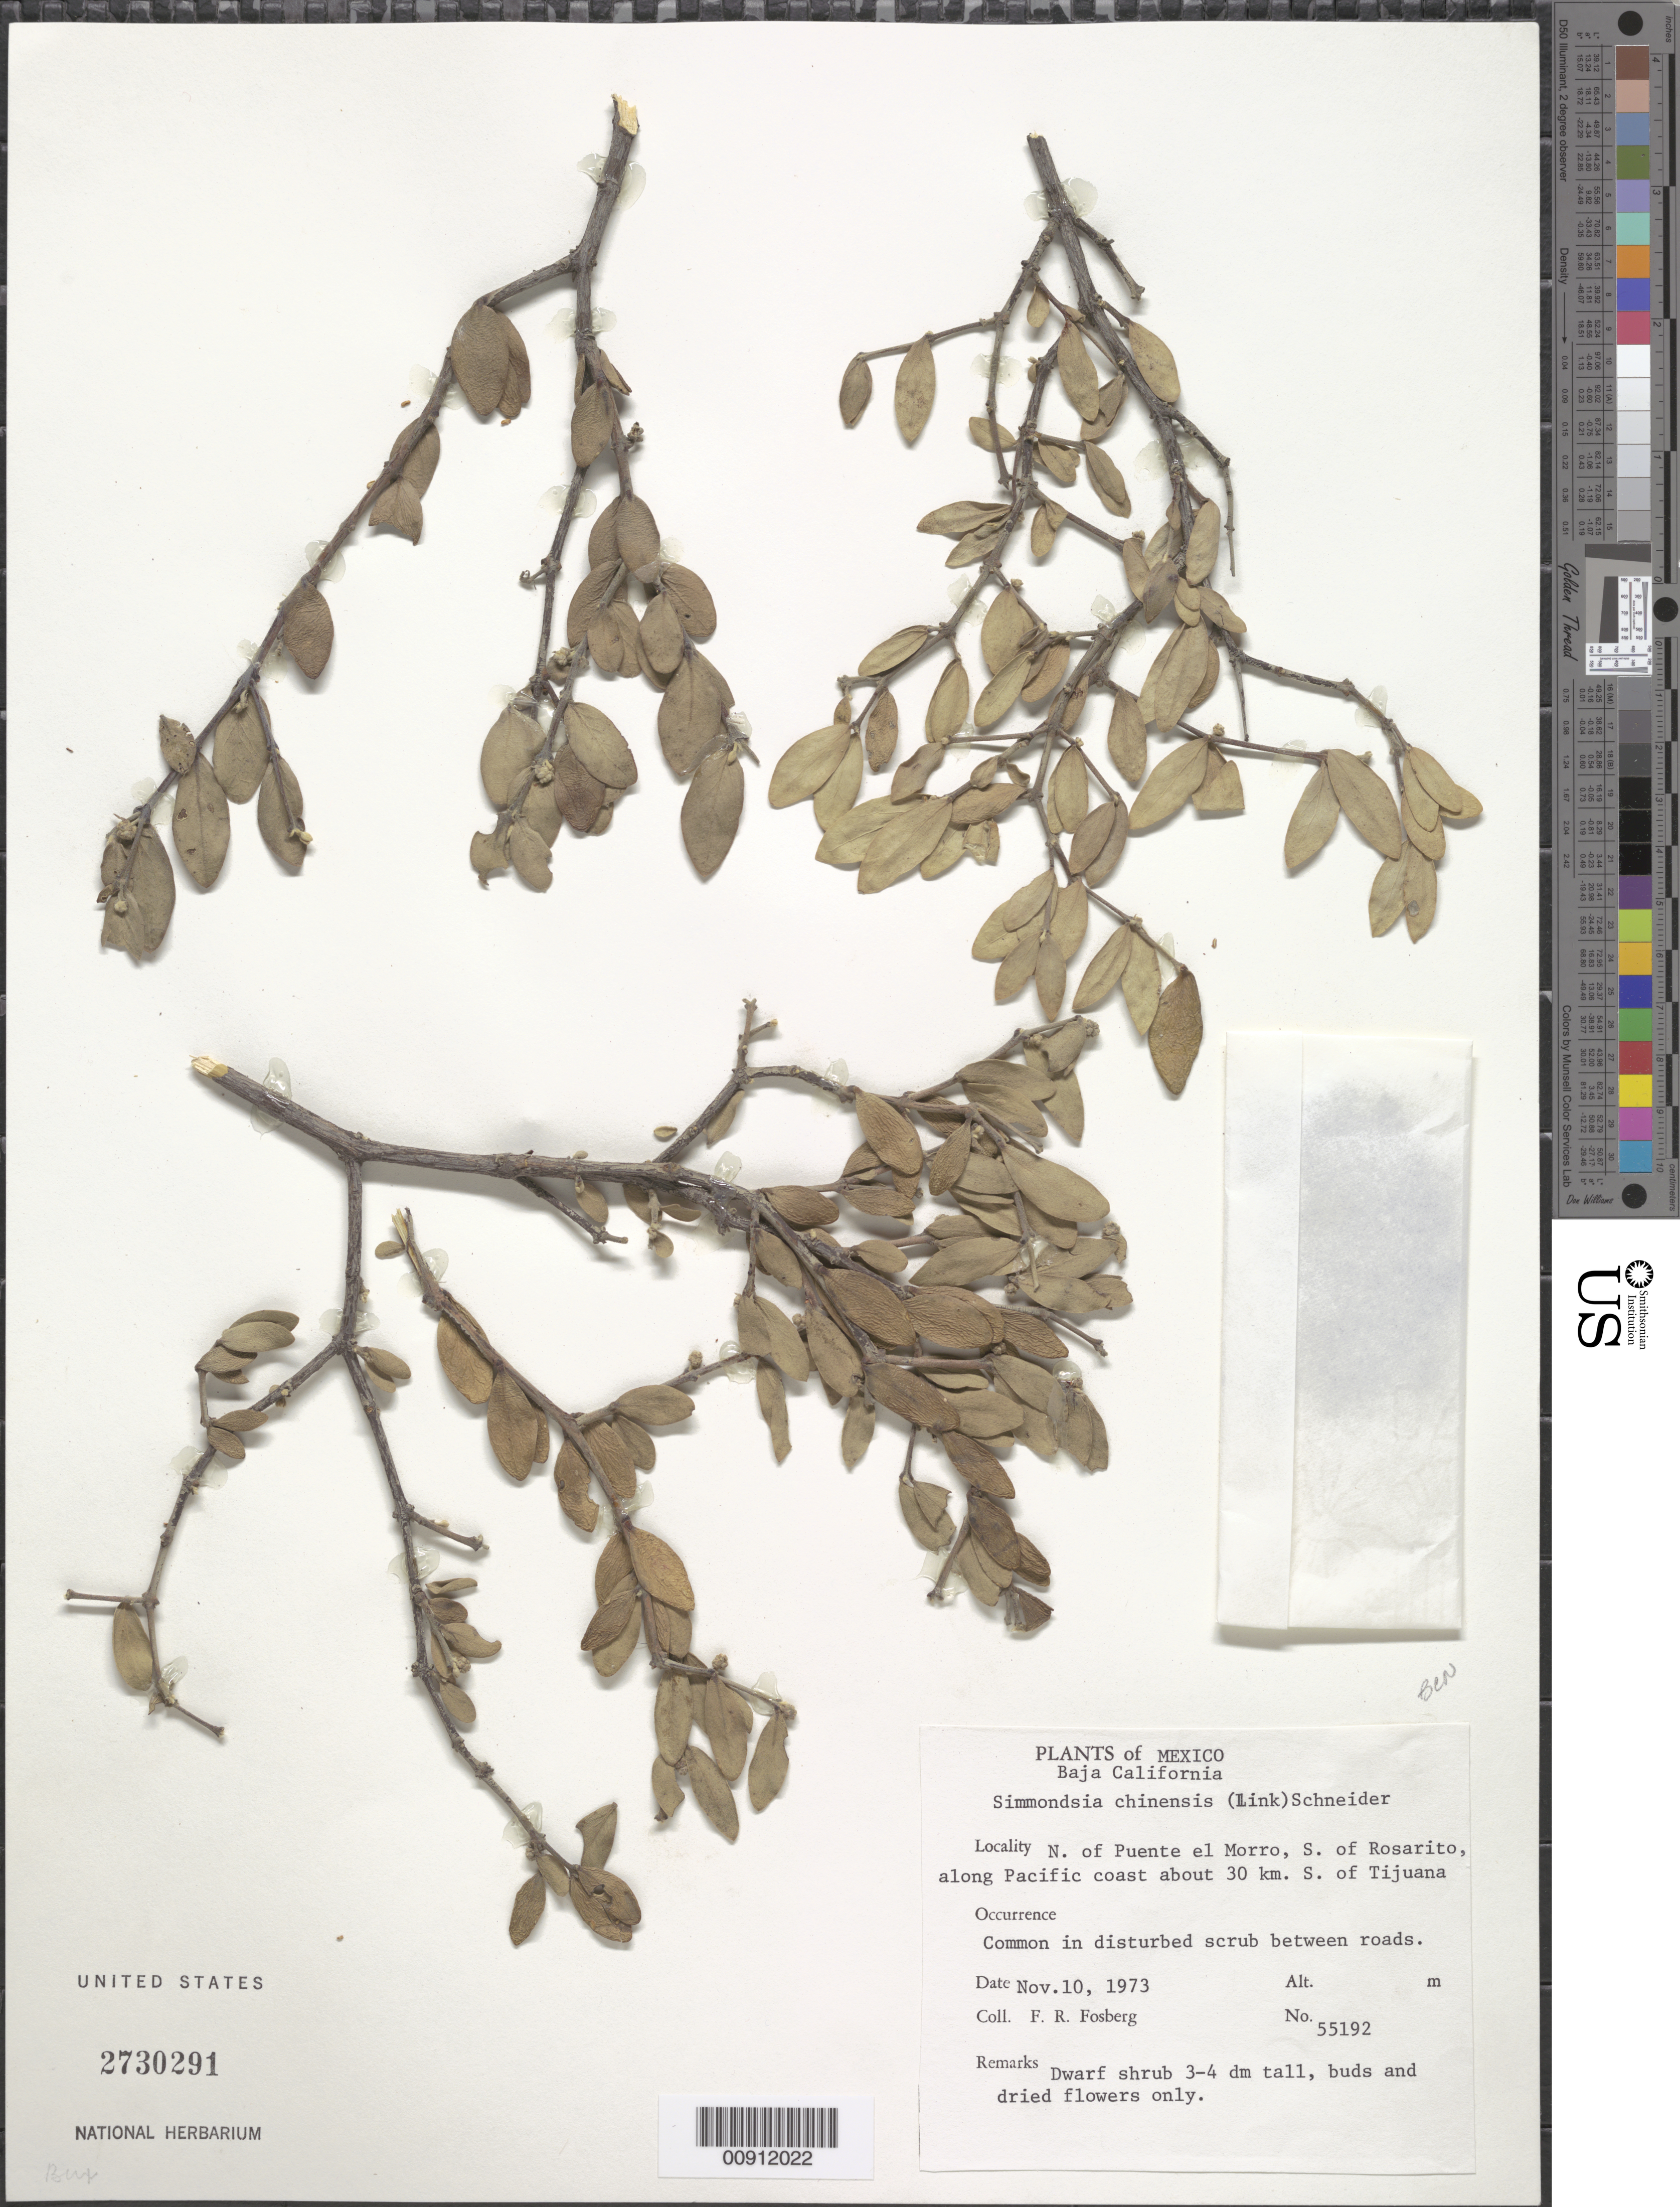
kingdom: Plantae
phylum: Tracheophyta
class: Magnoliopsida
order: Caryophyllales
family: Simmondsiaceae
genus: Simmondsia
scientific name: Simmondsia chinensis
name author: (Link) C.K. Schneid.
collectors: F. R. Fosberg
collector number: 55192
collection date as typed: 10 Nov 1973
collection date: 1973-11-10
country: Mexico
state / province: Baja California Norte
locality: N. of Puente el Morro, S. of Rosarito, Along Pacific Coast about 30 km. S. of Tijuana.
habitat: Common in disturbed scrub between roads.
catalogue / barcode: US 2730291